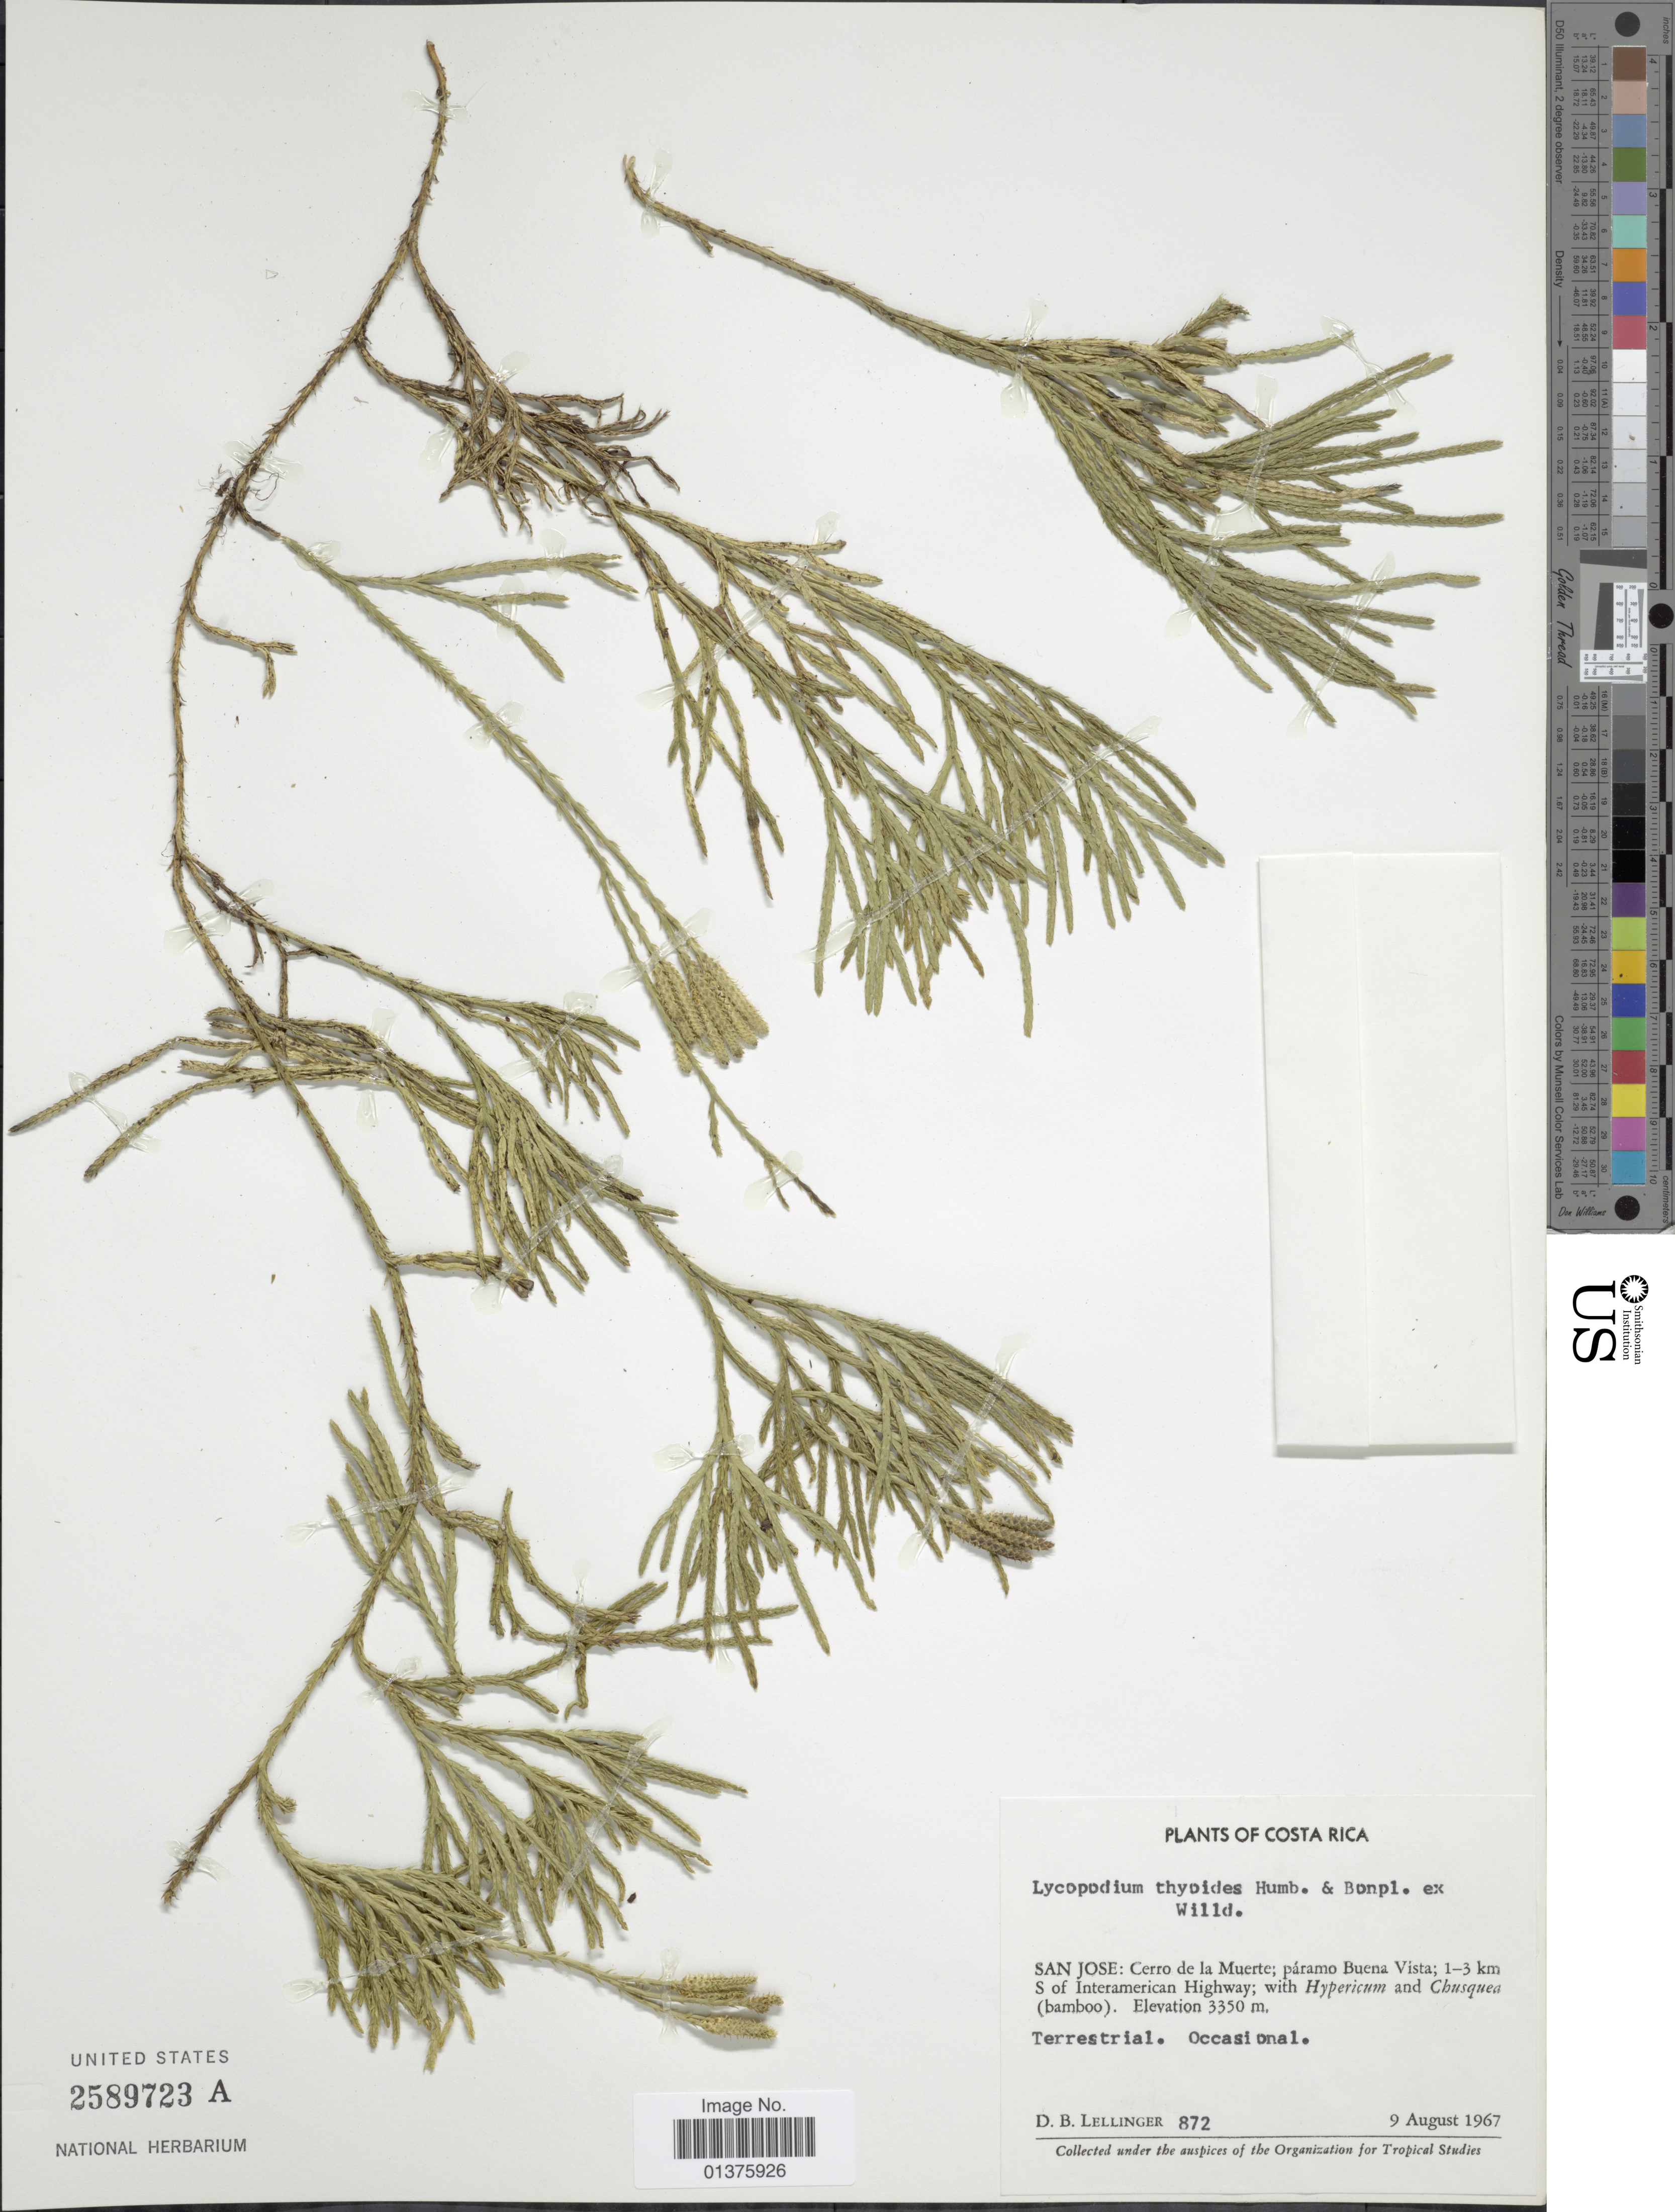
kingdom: Plantae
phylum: Tracheophyta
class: Lycopodiopsida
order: Lycopodiales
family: Lycopodiaceae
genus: Diphasiastrum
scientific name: Diphasiastrum thyoides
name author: (Humb. & Bonpl. ex Willd.) Holub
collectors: D. B. Lellinger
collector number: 872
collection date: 1967-08-09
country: Costa Rica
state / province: San José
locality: Cerro de la Muerte; páramo Buena Vista; 1-3 km S of Interamerican Highway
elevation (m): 3350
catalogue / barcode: US 2589723A